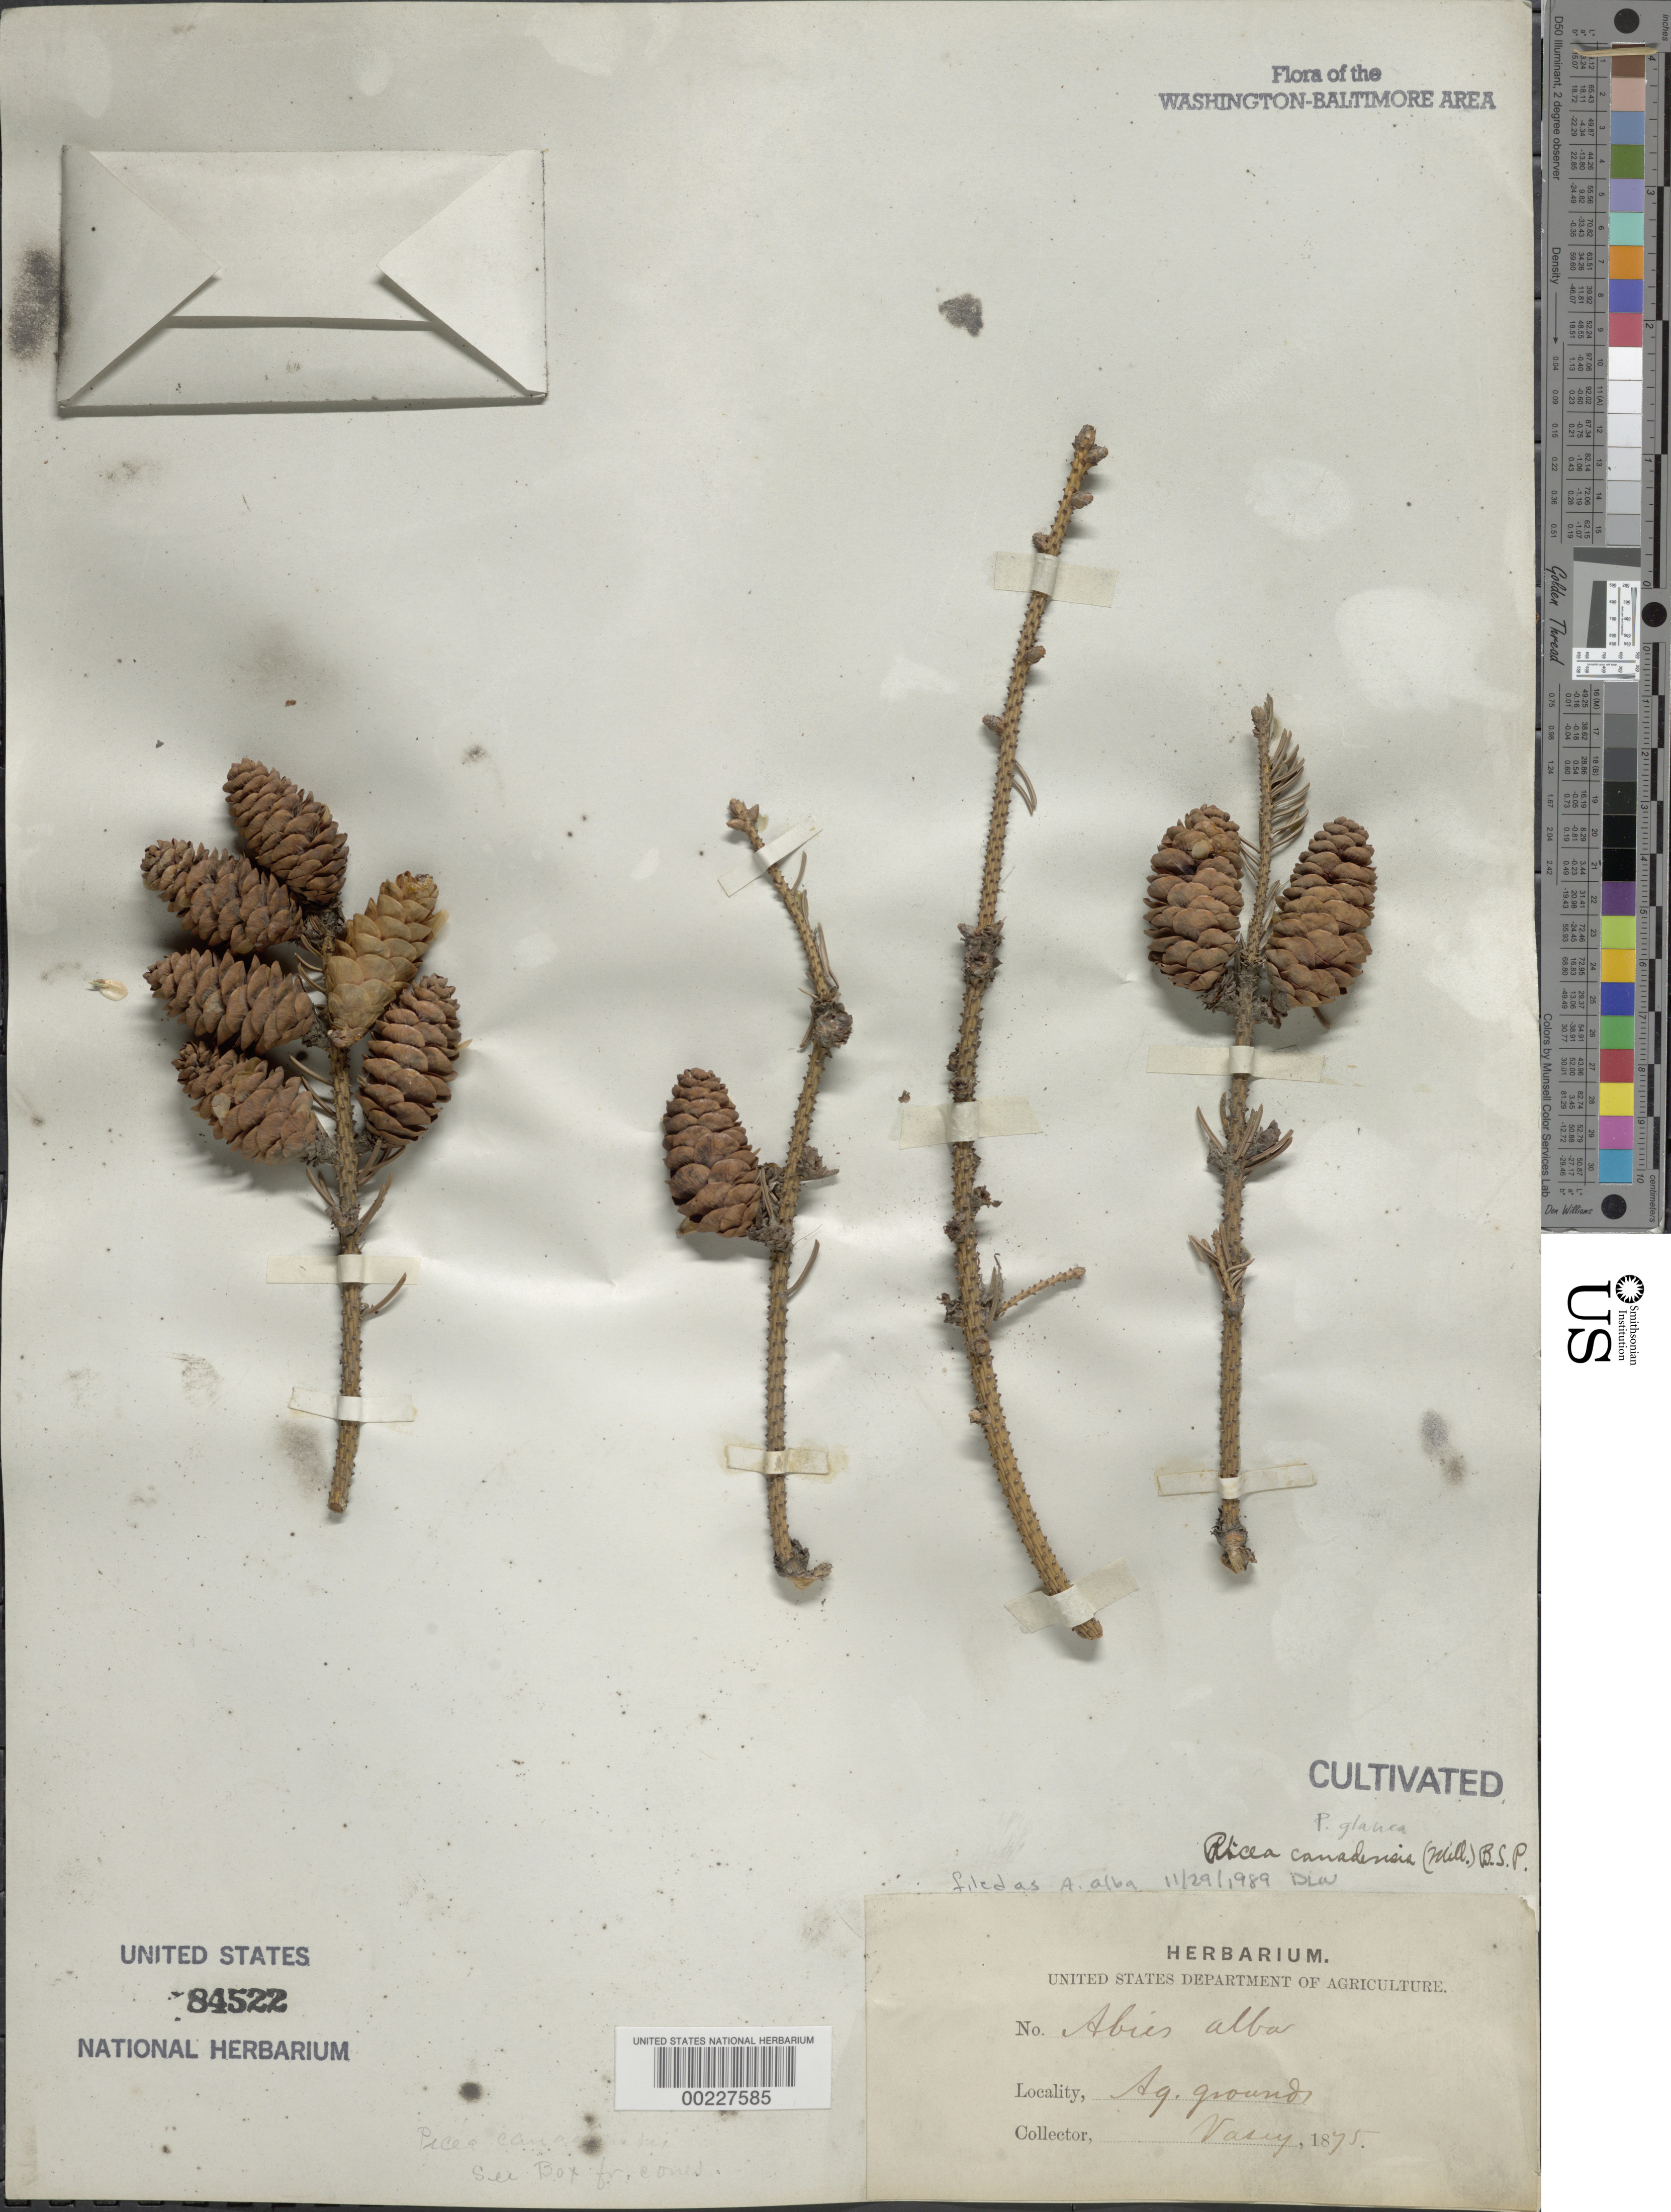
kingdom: Plantae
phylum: Tracheophyta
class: Pinopsida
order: Pinales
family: Pinaceae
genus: Abies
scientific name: Abies alba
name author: Mill.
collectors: G. R. Vasey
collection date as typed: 1875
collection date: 1875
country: United States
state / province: District of Columbia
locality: Agriculture grounds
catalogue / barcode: US 84522